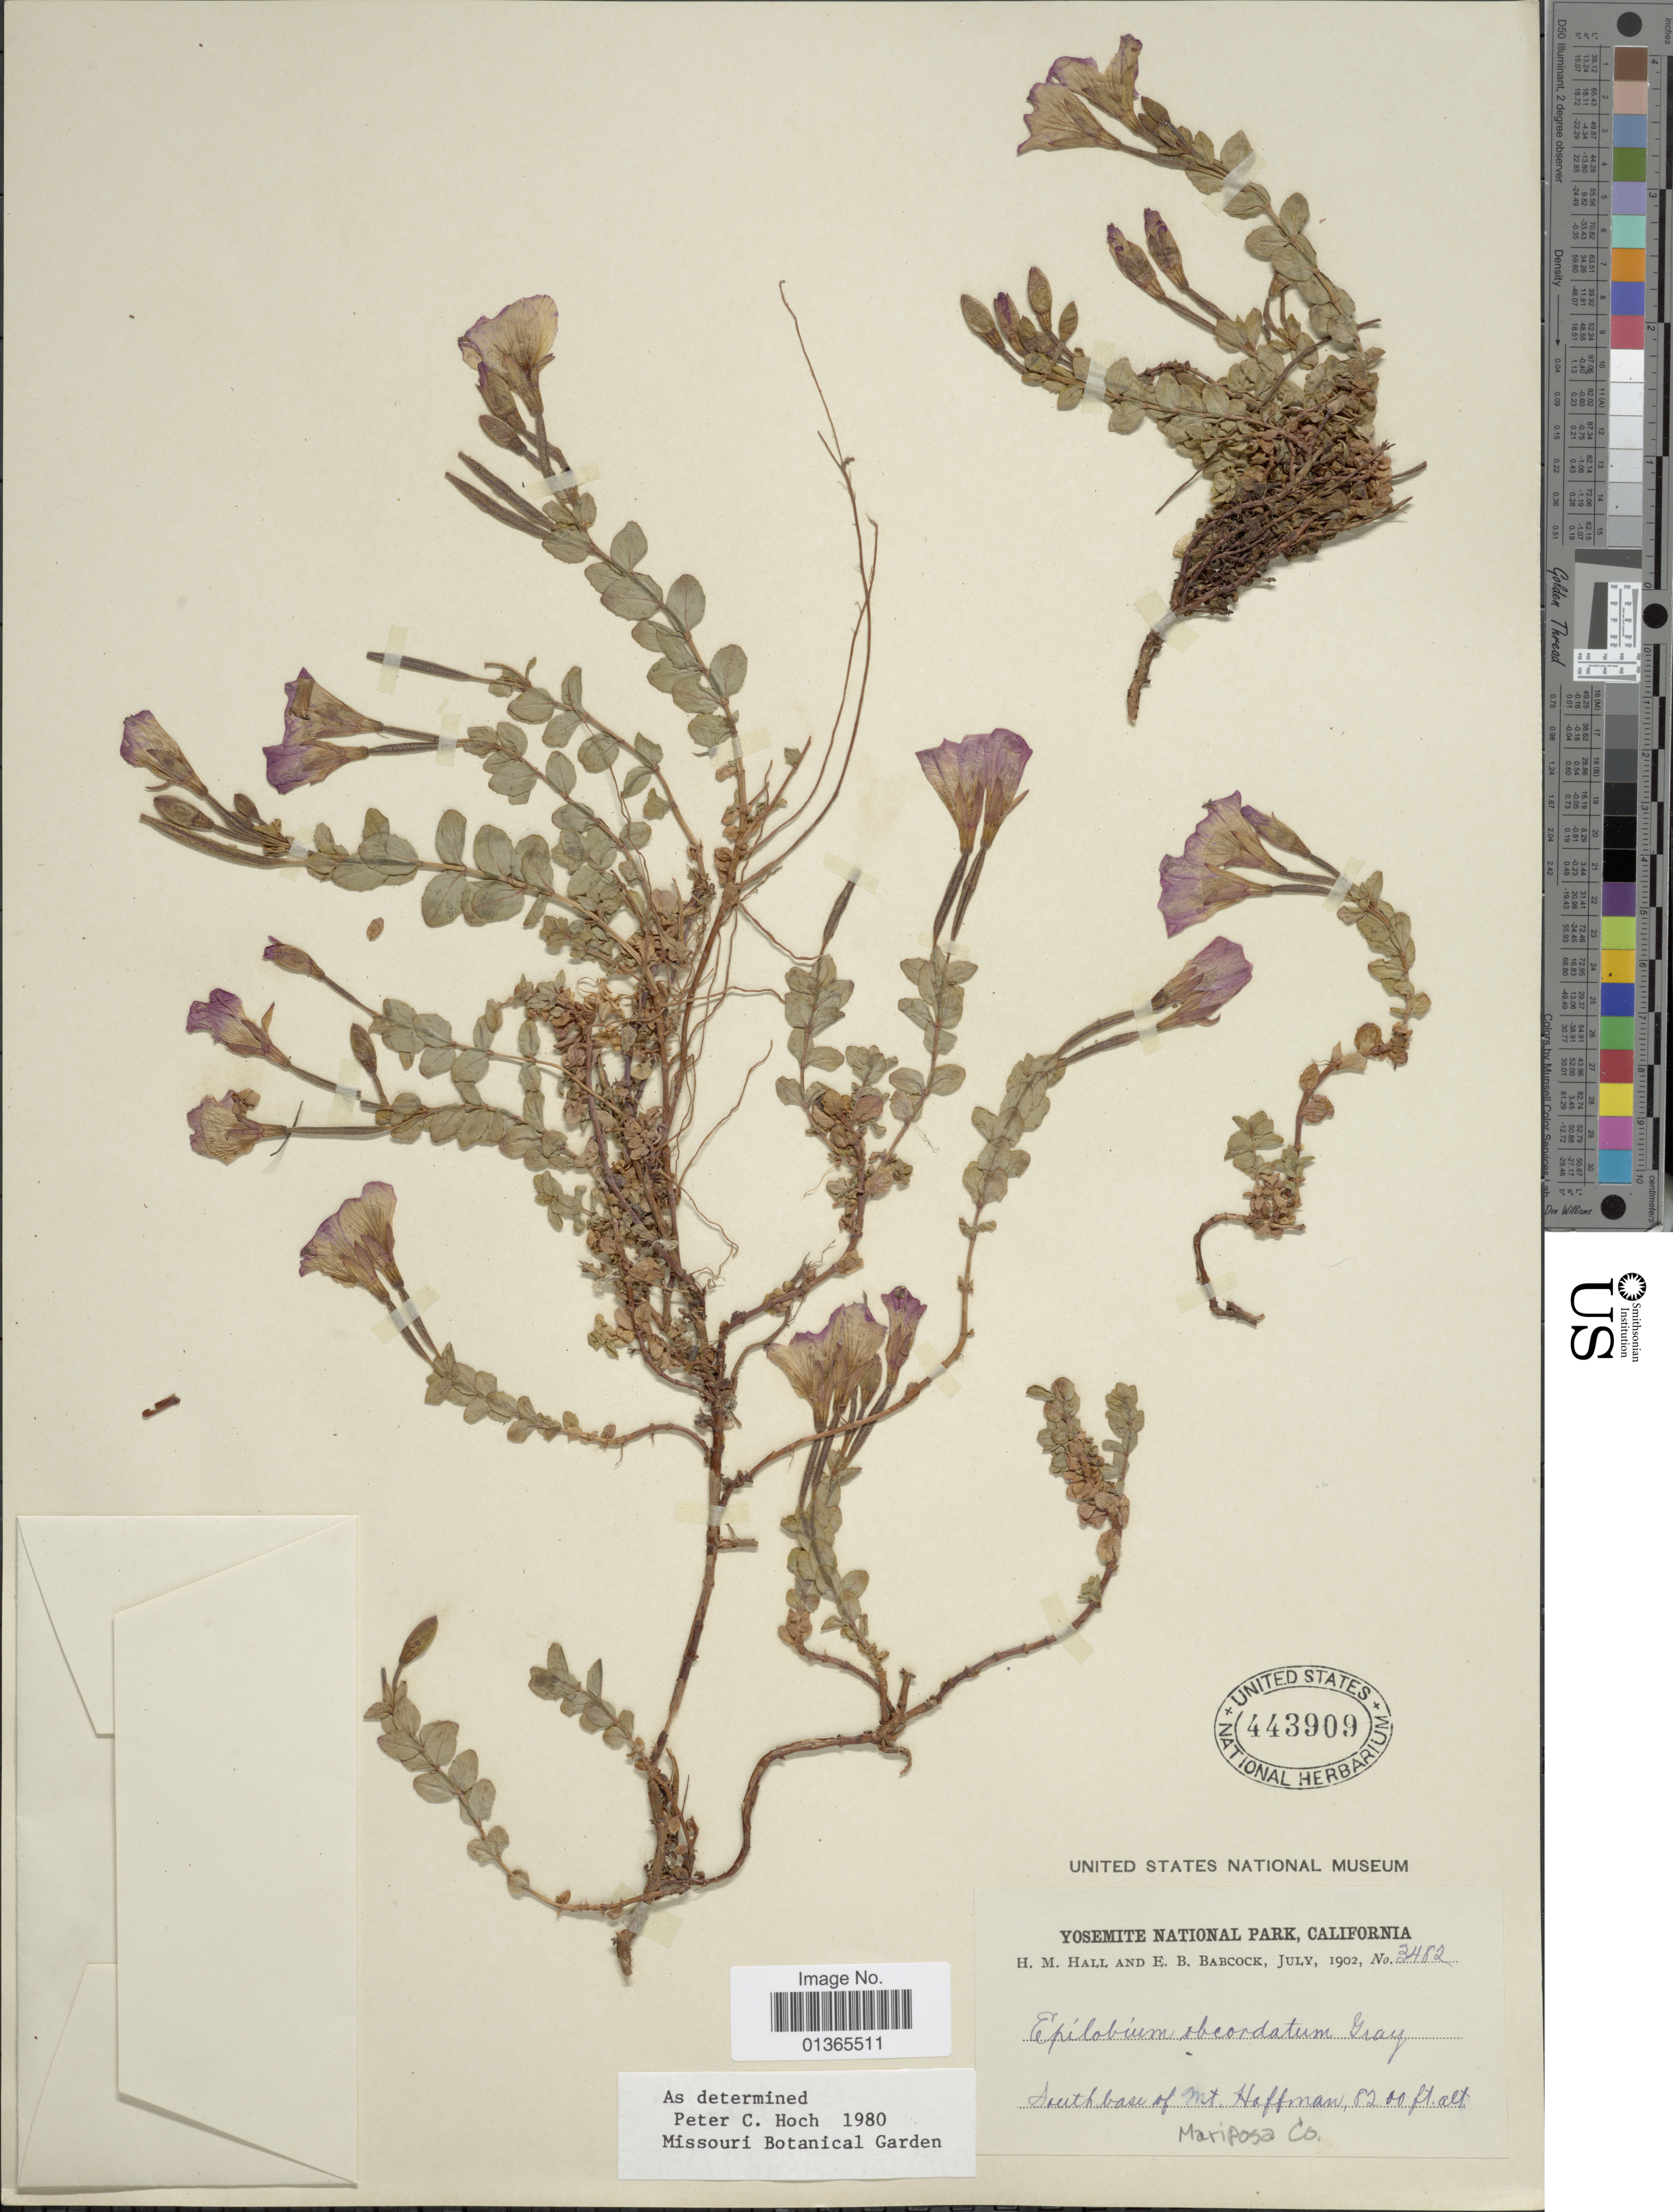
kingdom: Plantae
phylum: Tracheophyta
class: Magnoliopsida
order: Myrtales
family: Onagraceae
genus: Epilobium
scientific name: Epilobium obcordatum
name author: A. Gray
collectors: H. M. Hall & E. B. Babcock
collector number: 3482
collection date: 1902-07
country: United States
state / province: California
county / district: Mariposa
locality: Yosemite National Park. South base of Mt. Hoffman, Mariposa Co.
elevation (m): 2499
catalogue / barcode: US 443909